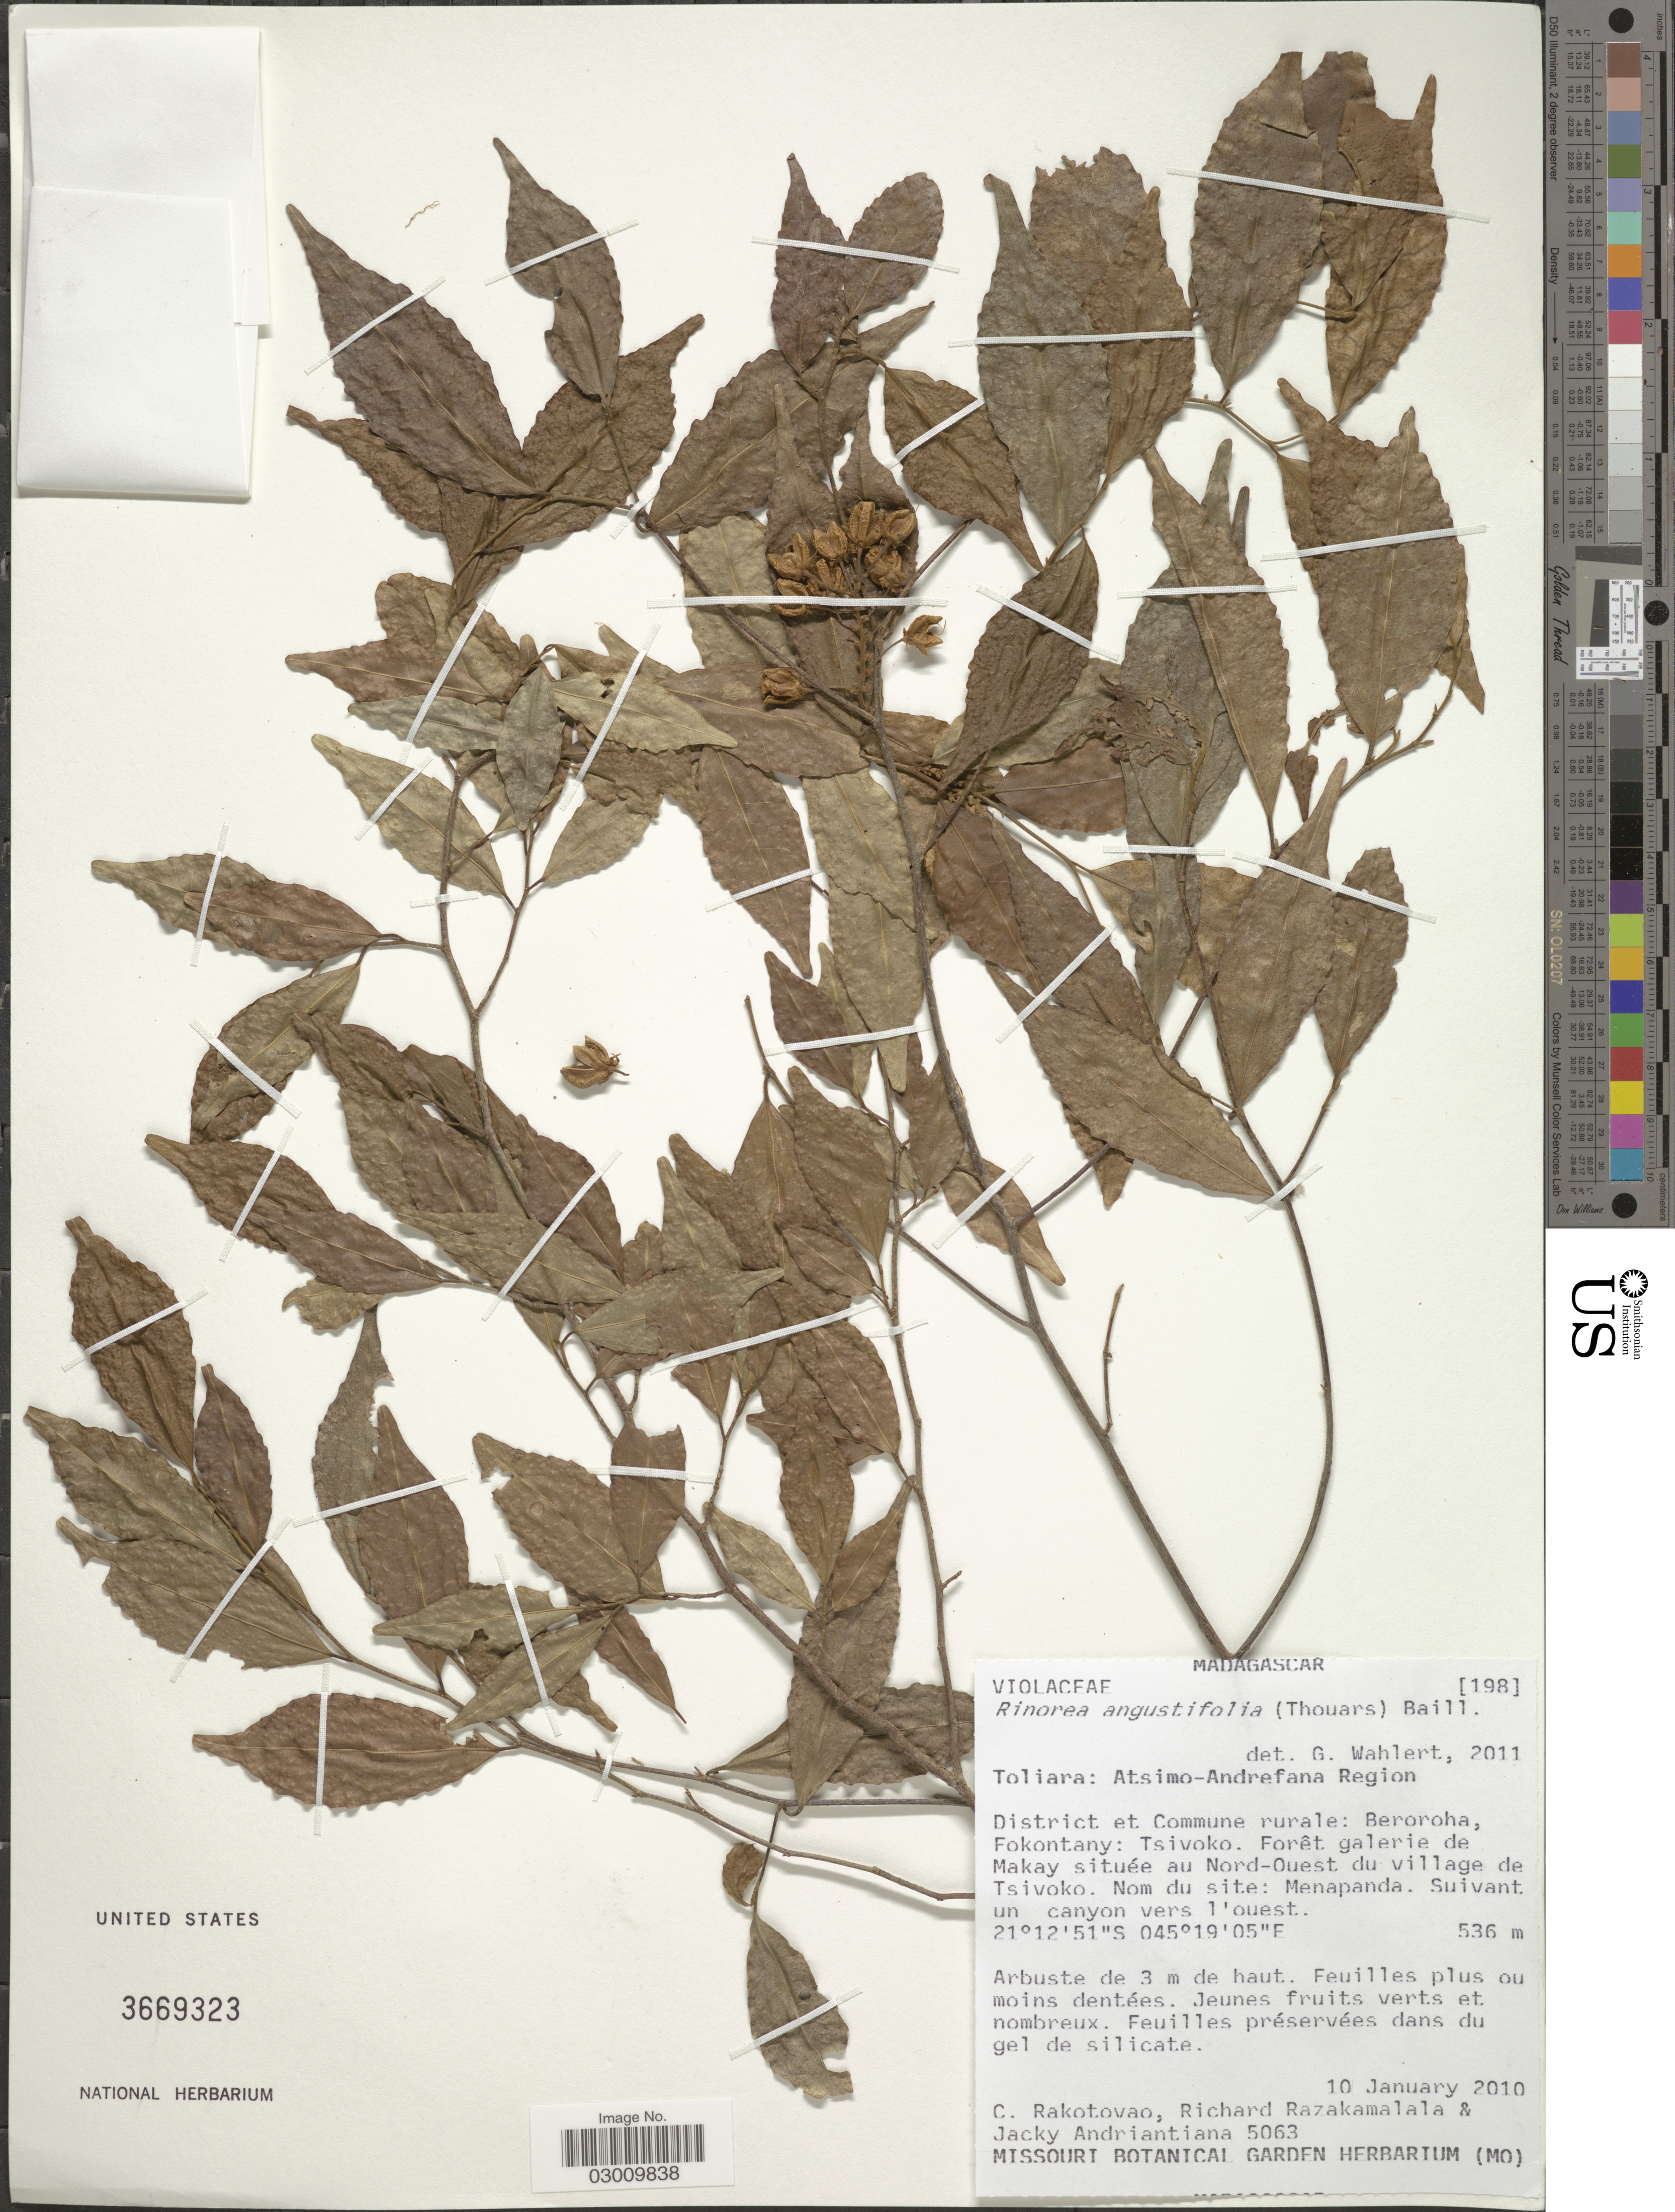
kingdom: Plantae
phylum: Tracheophyta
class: Magnoliopsida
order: Malpighiales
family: Violaceae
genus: Rinorea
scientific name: Rinorea angustifolia subsp. ardisiiflora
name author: (Welw. ex Oliv.) Grey-Wilson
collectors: C. Rakotovao, R. Razakamalala & J. Andriantiana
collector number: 5063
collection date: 2010-01-10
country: Madagascar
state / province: Atsimo-Andrefana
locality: Atsimo-Andrefana Region. District et Commune rurale: Beroroha, Fokontany: Tsivoko. Forêt galerie de Makay située au Nord-Ouest du village de Tsivoko. Nom du site: Menapanda. Suivant un canyon vers l'ouest.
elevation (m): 536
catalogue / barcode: US 3669323